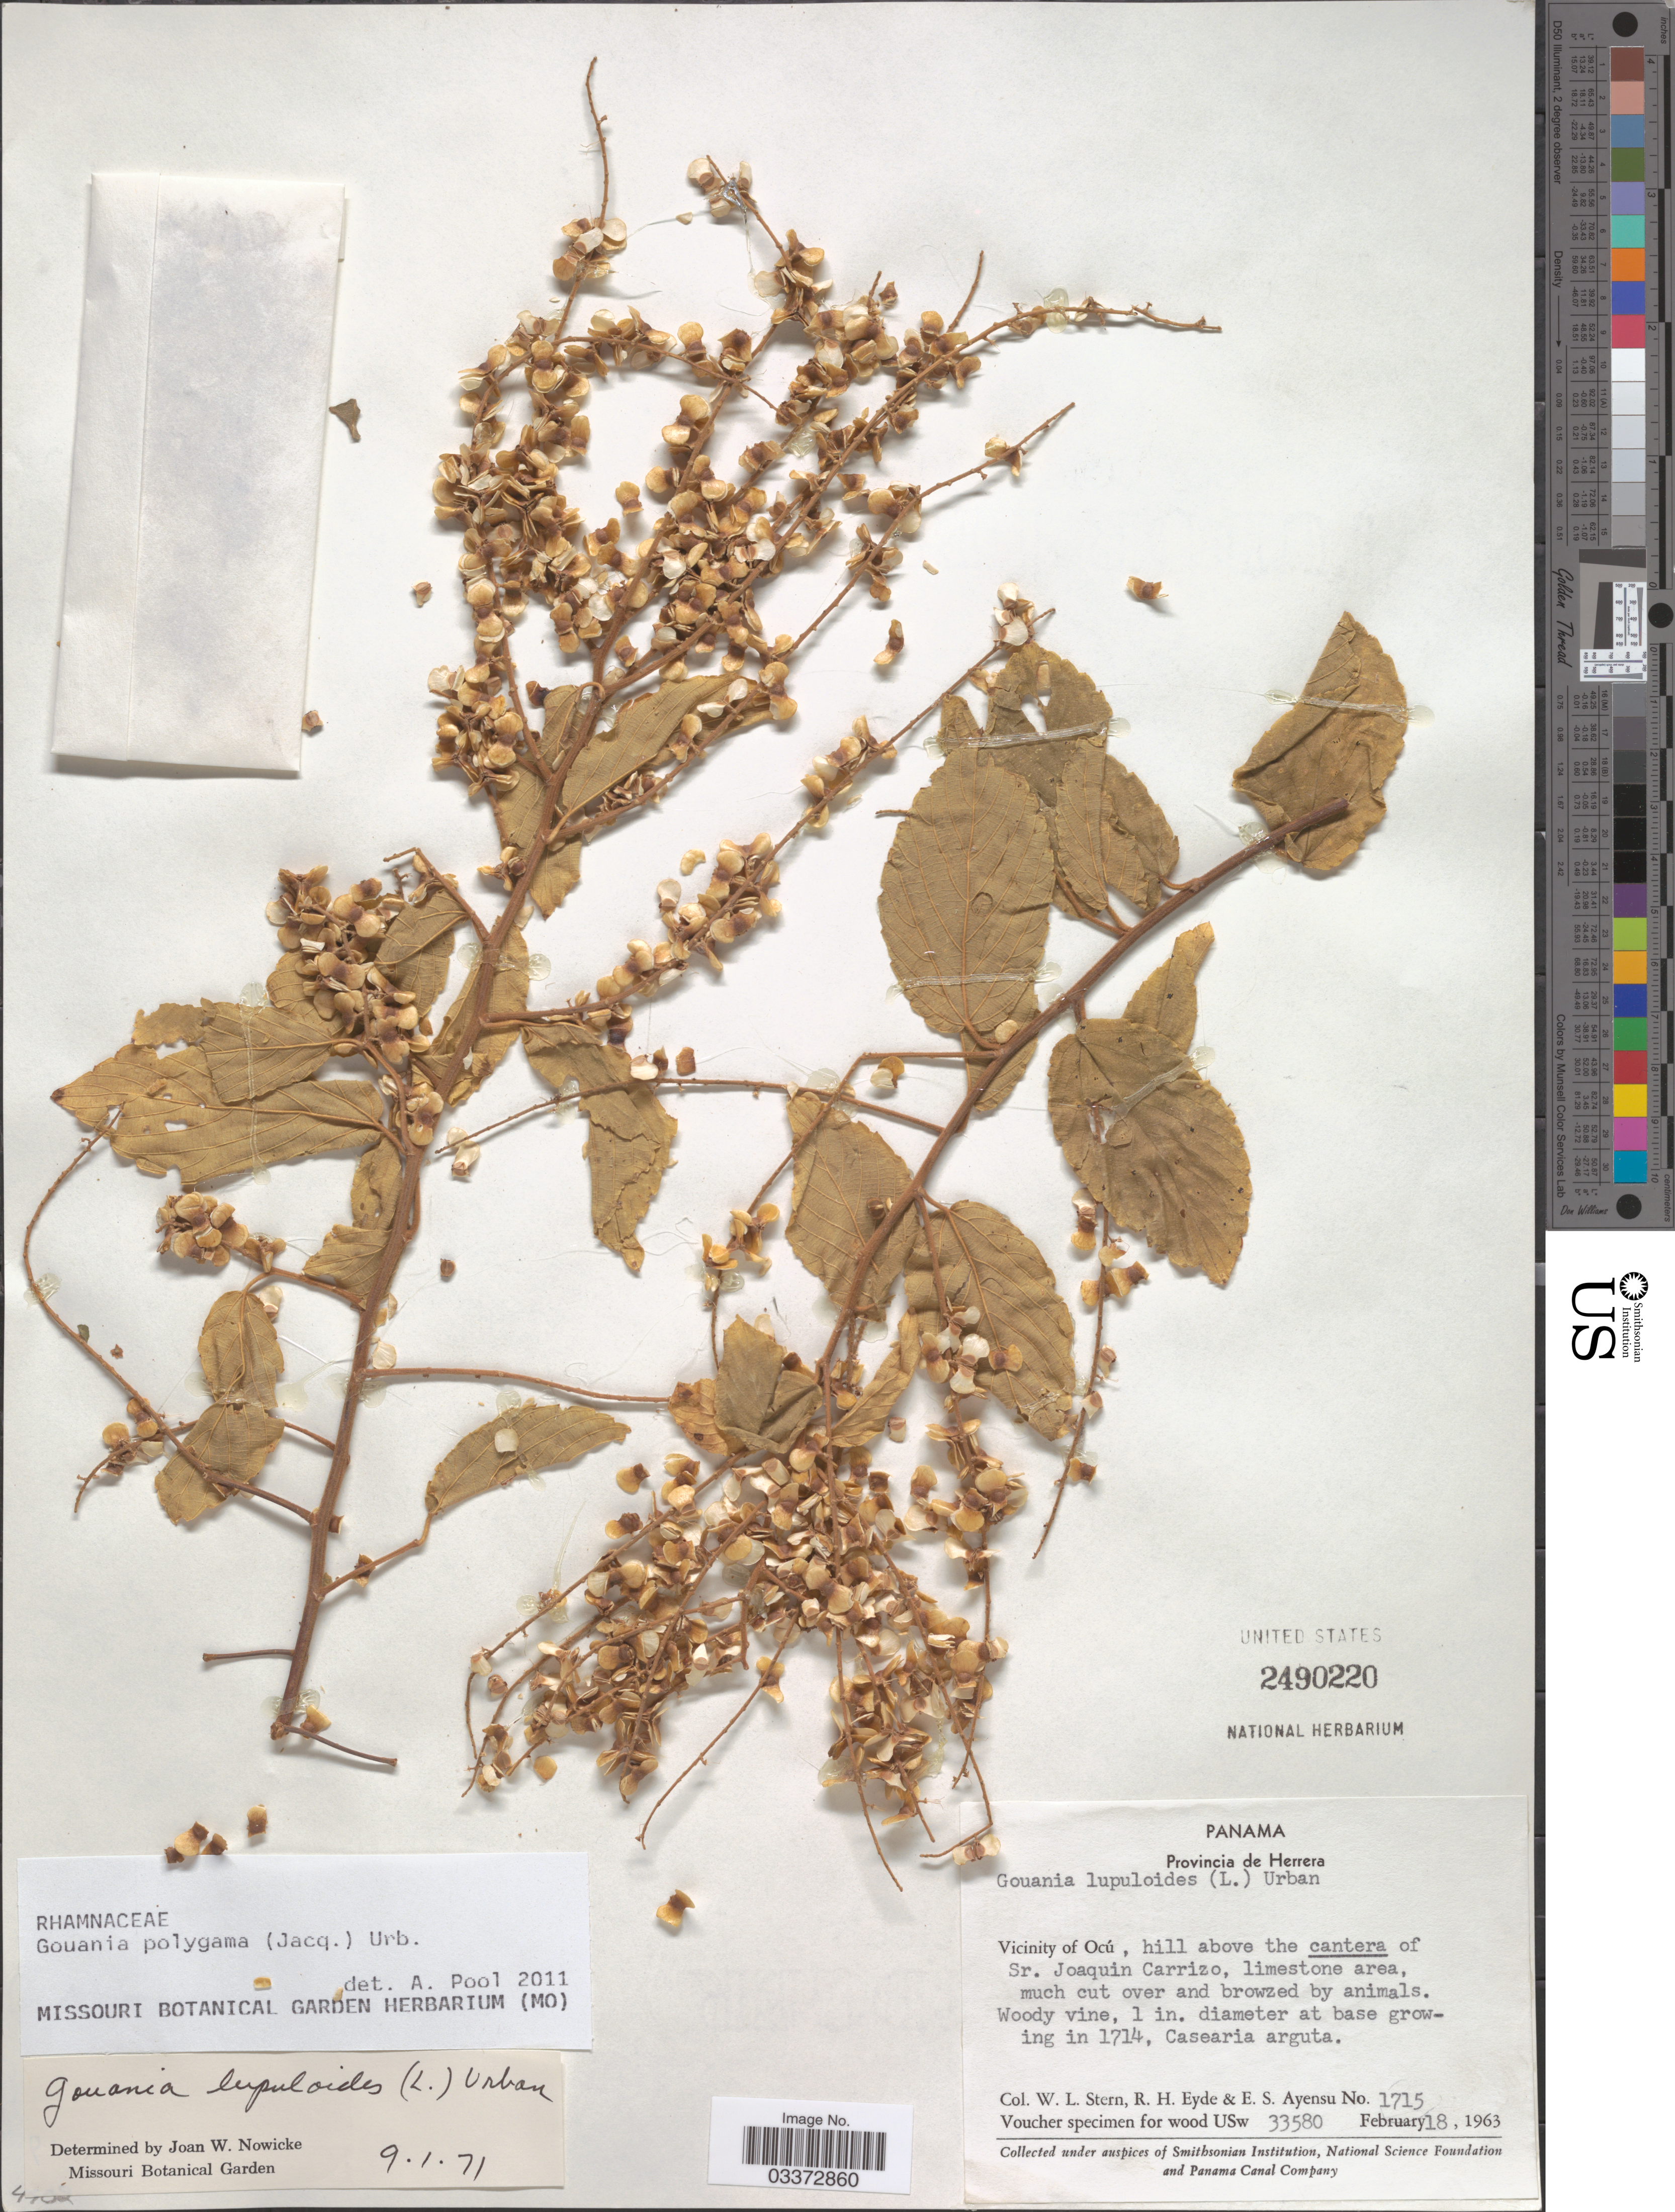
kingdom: Plantae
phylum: Tracheophyta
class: Magnoliopsida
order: Rosales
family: Rhamnaceae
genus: Gouania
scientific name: Gouania polygama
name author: (Jacq.) Urb.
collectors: W. L. Stern, R. H. Eyde & E. S. Ayensu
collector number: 1715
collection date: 1963-02-18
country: Panama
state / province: Herrera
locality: Vicinity of Ocú, hill above the cantera of Sr. Joaquin Carrizo.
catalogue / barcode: US 2490220